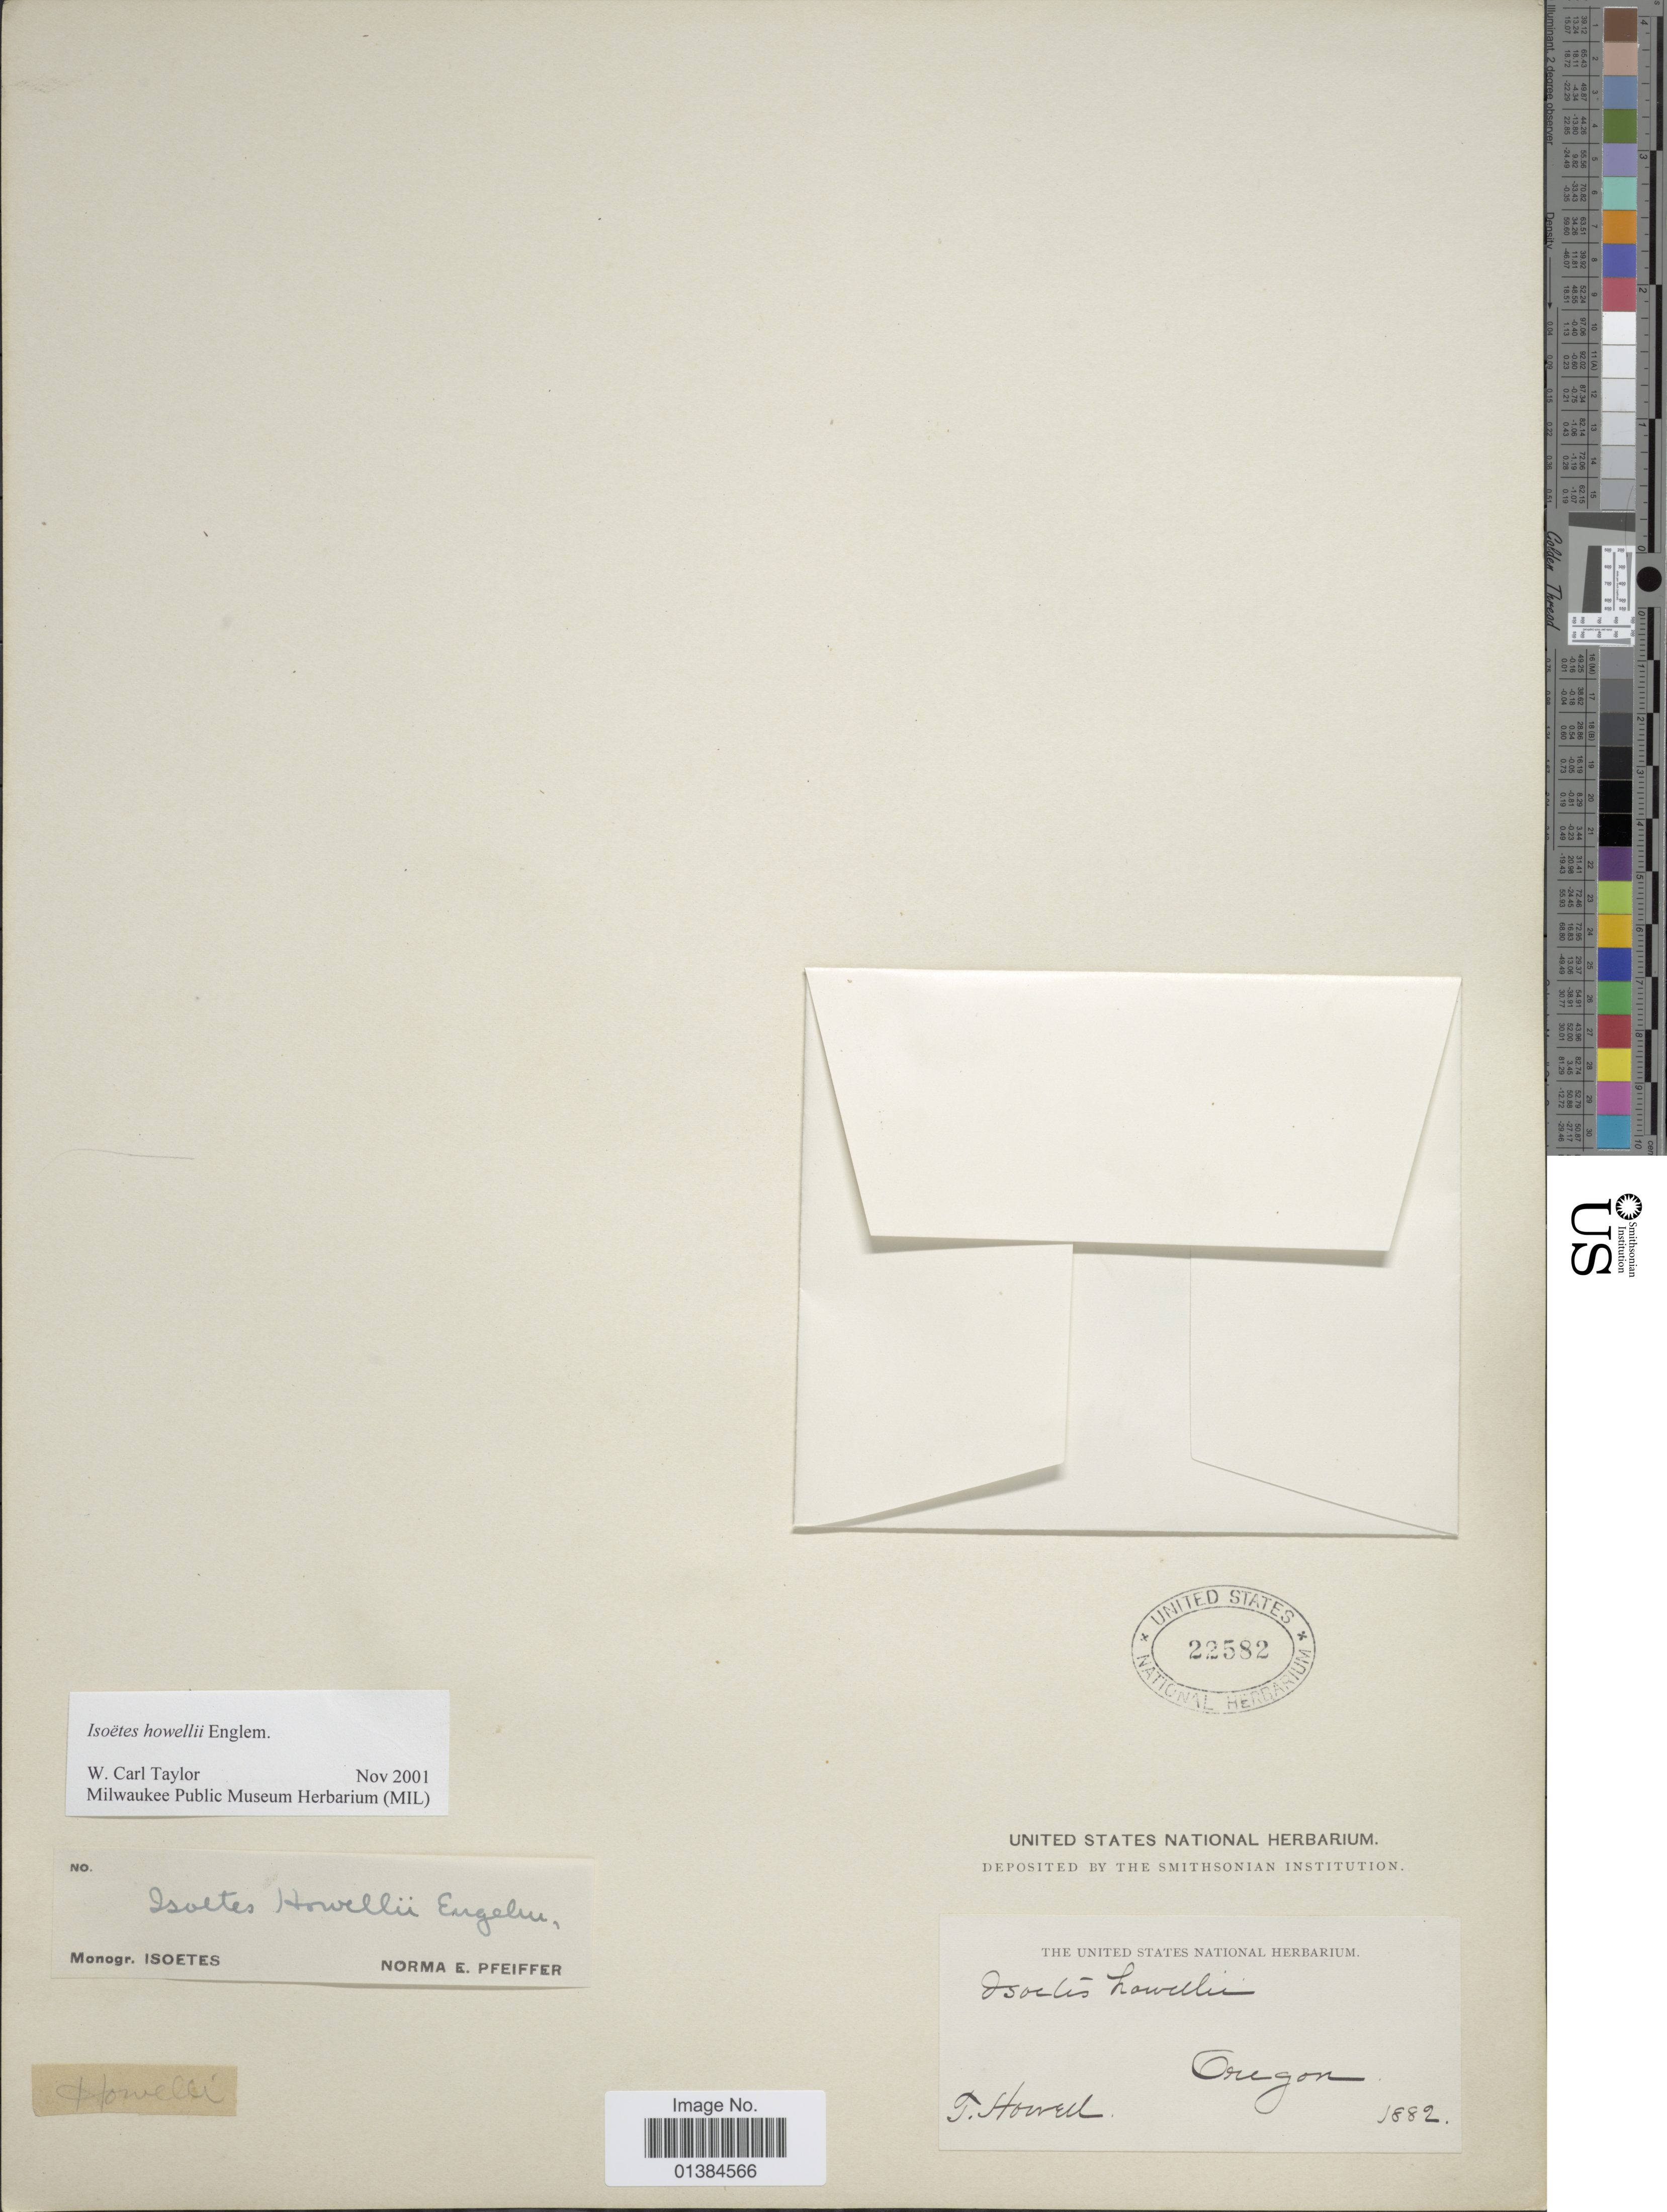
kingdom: Plantae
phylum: Tracheophyta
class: Lycopodiopsida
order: Isoetales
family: Isoetaceae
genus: Isoetes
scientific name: Isoetes howellii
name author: Engelm.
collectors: T. Howell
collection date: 1882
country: United States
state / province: Oregon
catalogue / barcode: US 22582